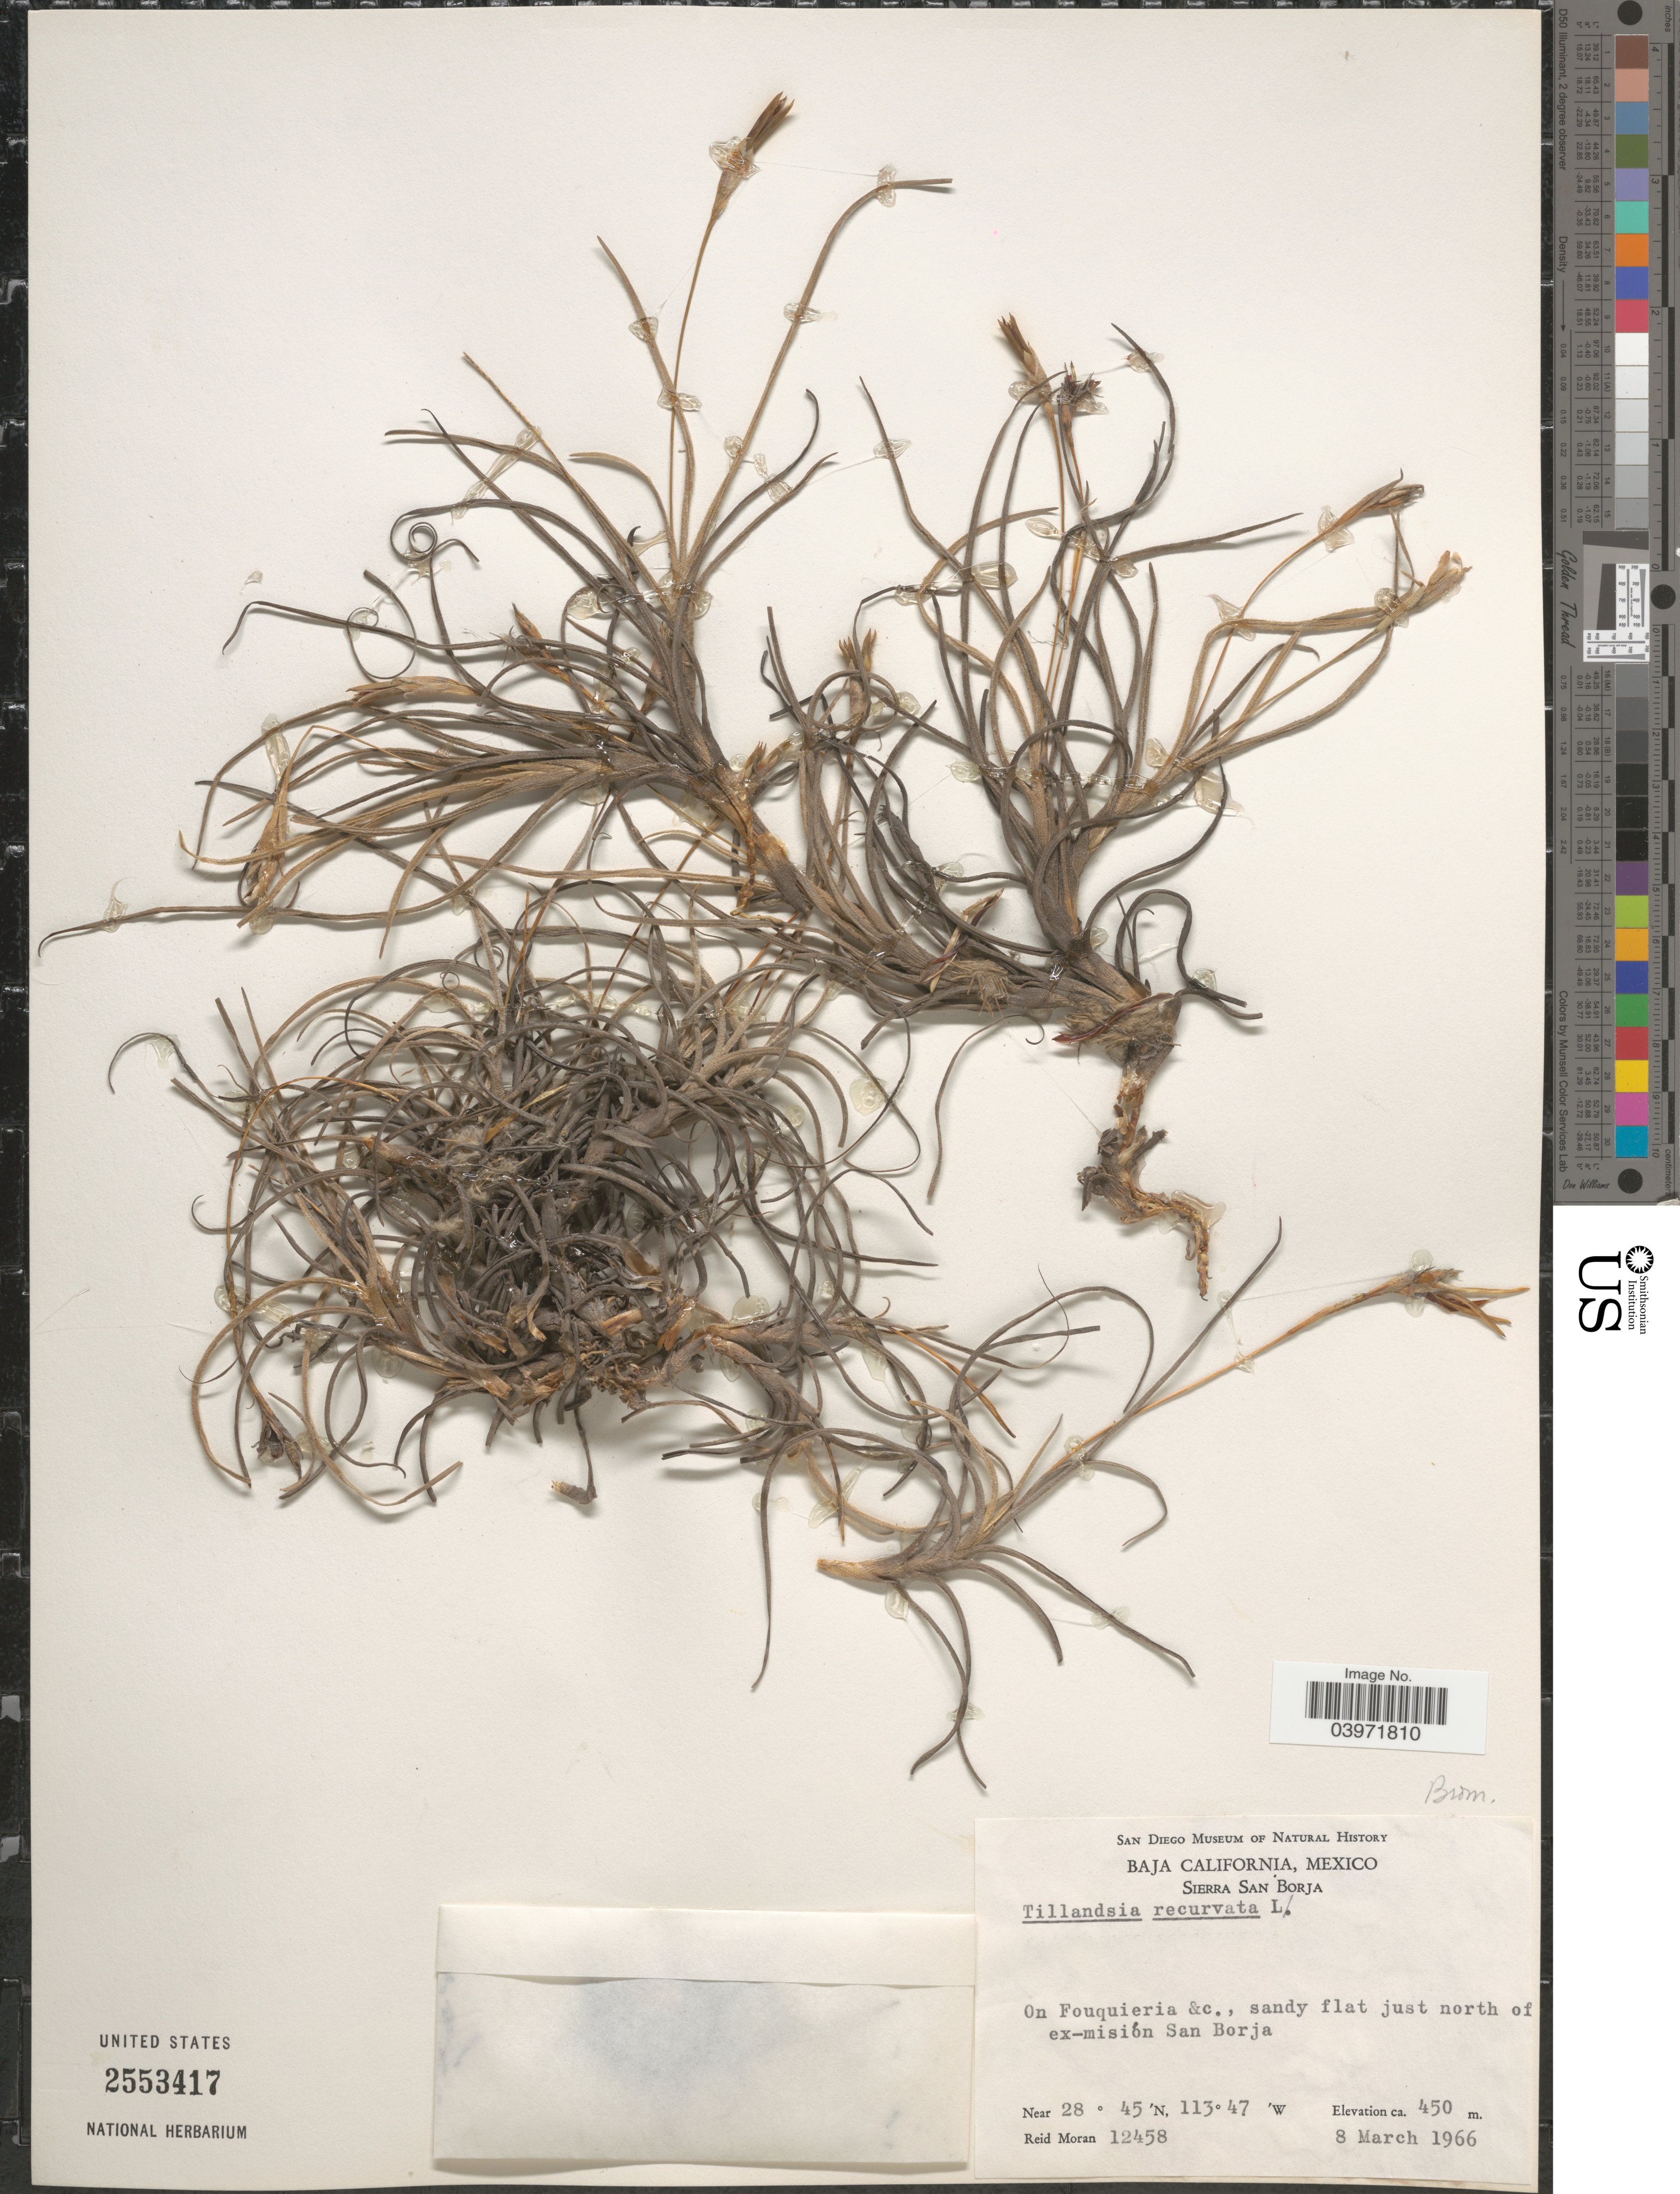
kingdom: Plantae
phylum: Tracheophyta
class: Liliopsida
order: Poales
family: Bromeliaceae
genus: Tillandsia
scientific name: Tillandsia recurvata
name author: L.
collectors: R. Moran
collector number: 12458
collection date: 1966-03-08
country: Mexico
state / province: Baja California Norte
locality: Sierra San Borja. On Fouquieria &c., sandy flat just north of ex-misión San Borja.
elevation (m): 450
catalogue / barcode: US 2553417